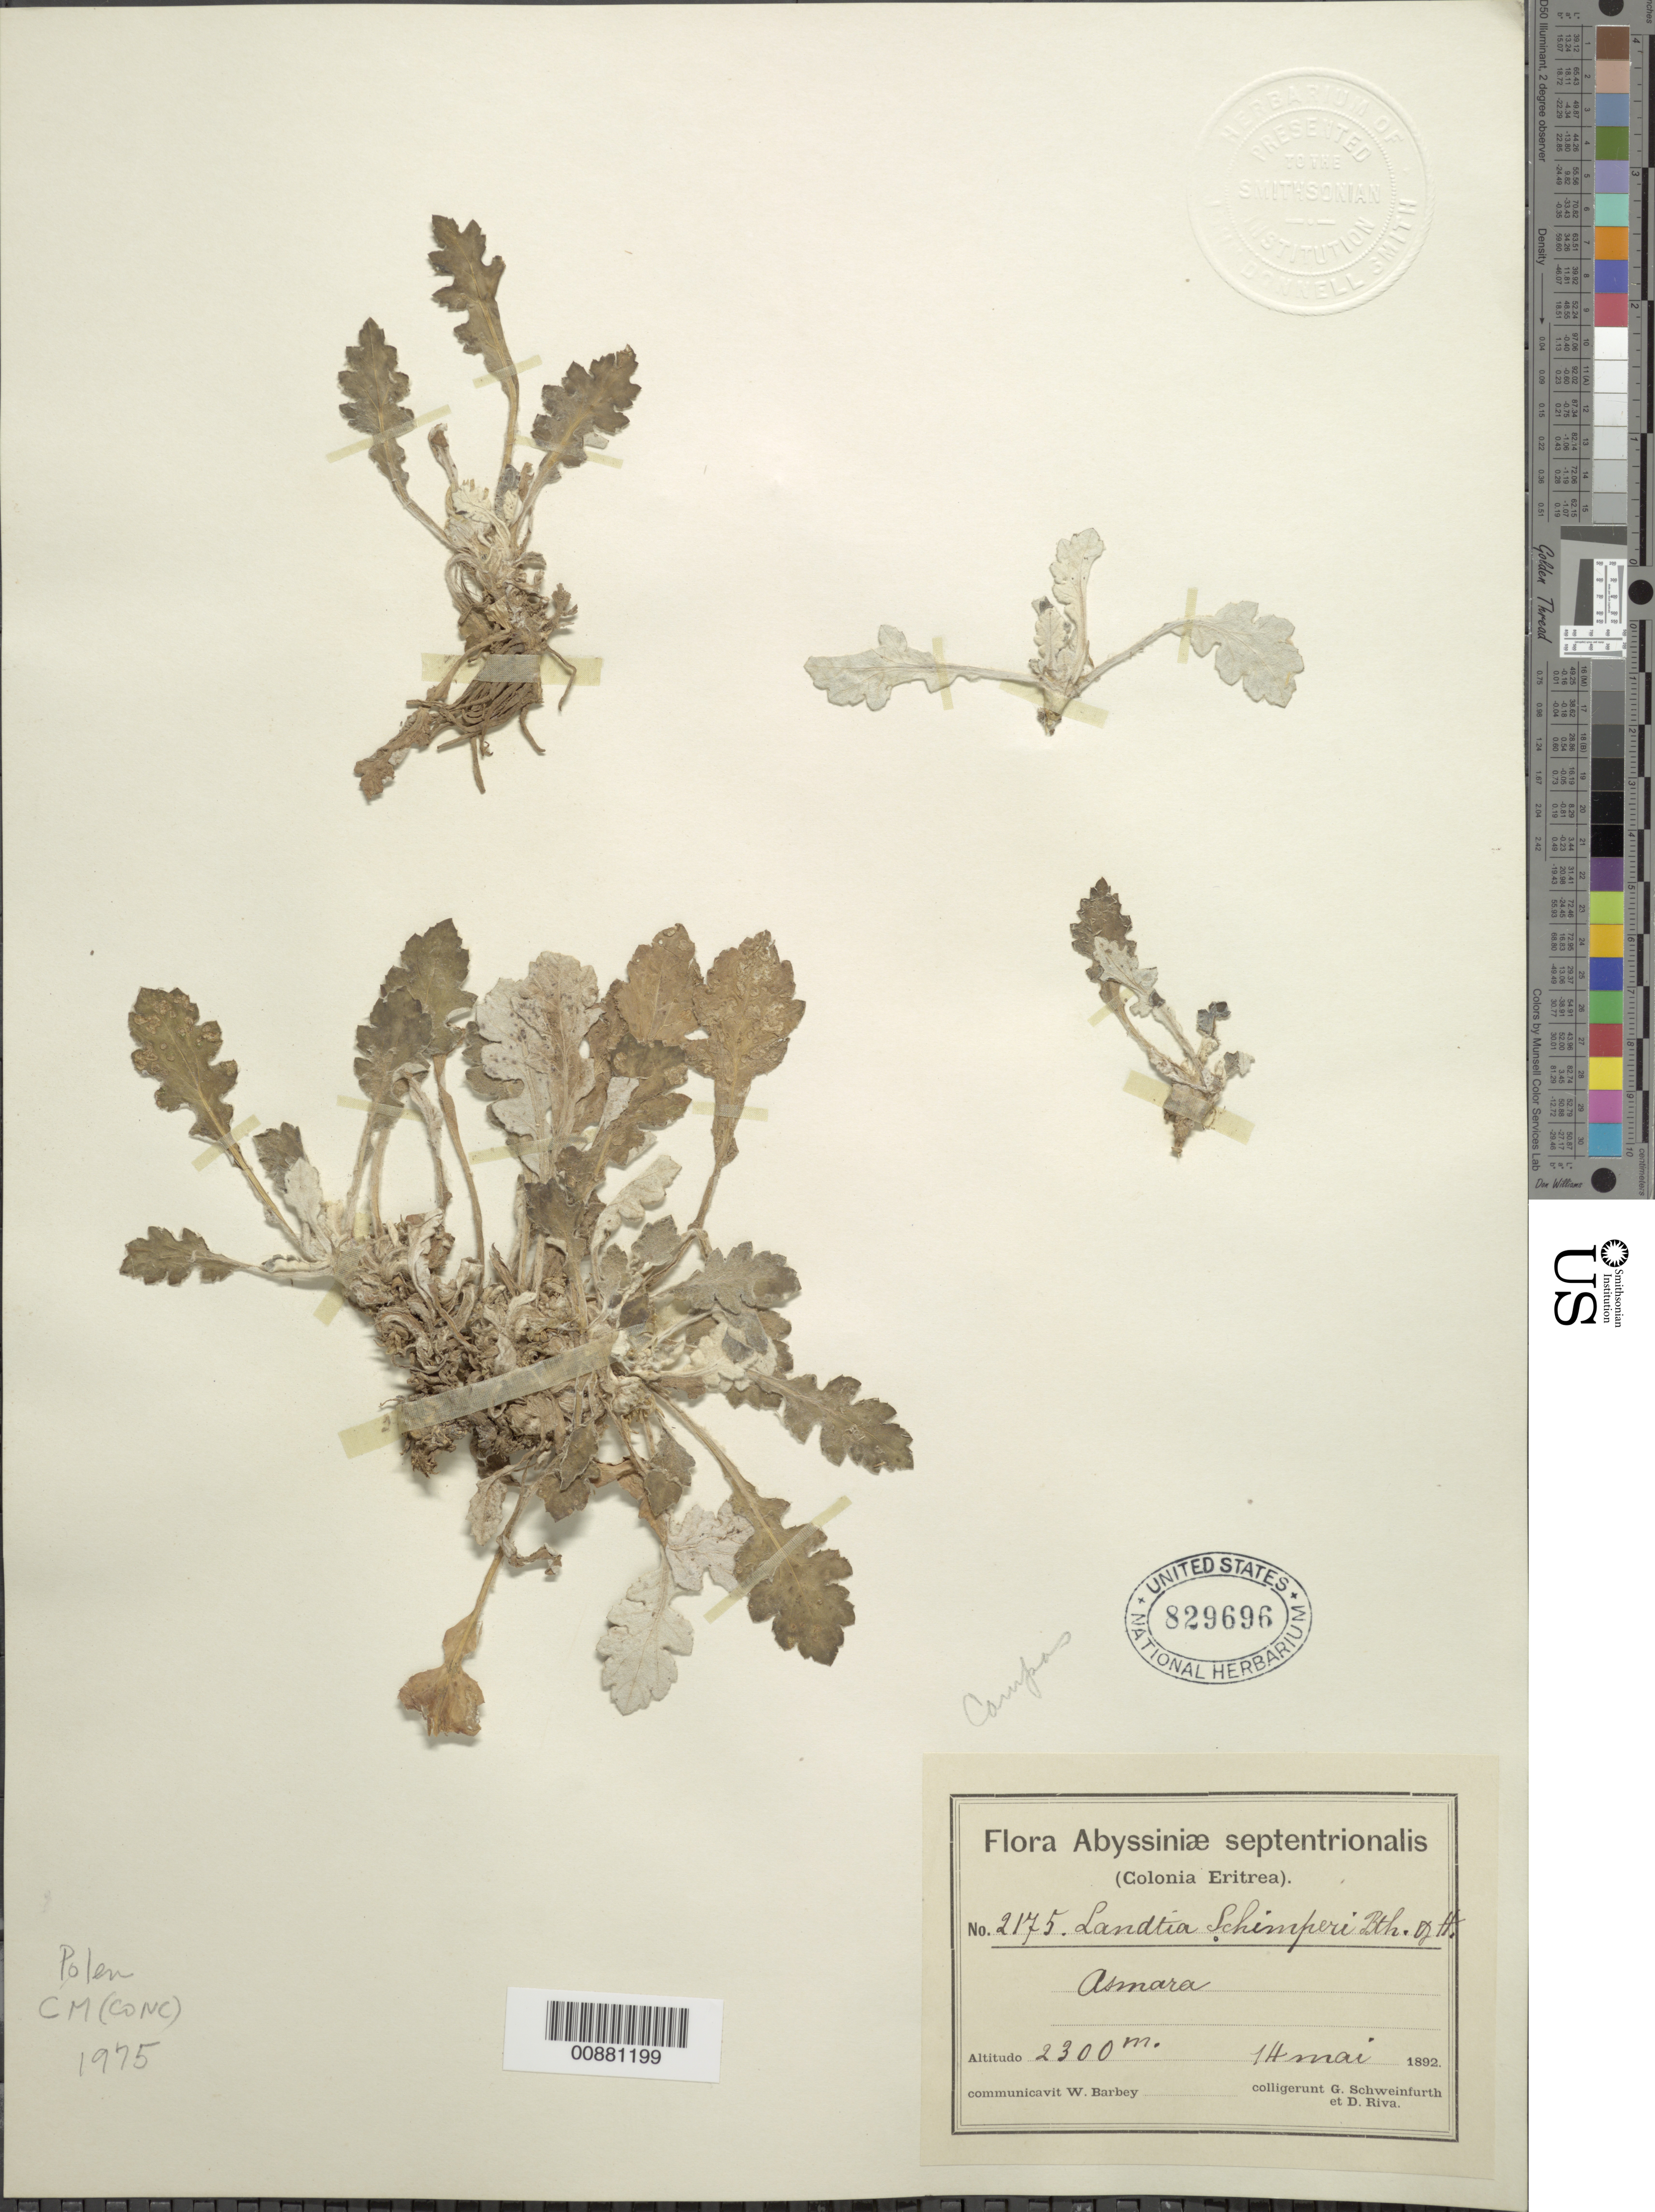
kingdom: Plantae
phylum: Tracheophyta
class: Magnoliopsida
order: Asterales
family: Asteraceae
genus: Haplocarpha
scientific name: Haplocarpha schimperi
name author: (Sch. Bip.) Beauverd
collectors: G. A. Schweinfurth & D. Riva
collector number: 2175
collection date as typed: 14 May 1892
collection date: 1892-05-14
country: Eritrea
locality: Asmara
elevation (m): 2300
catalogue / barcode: US 829696